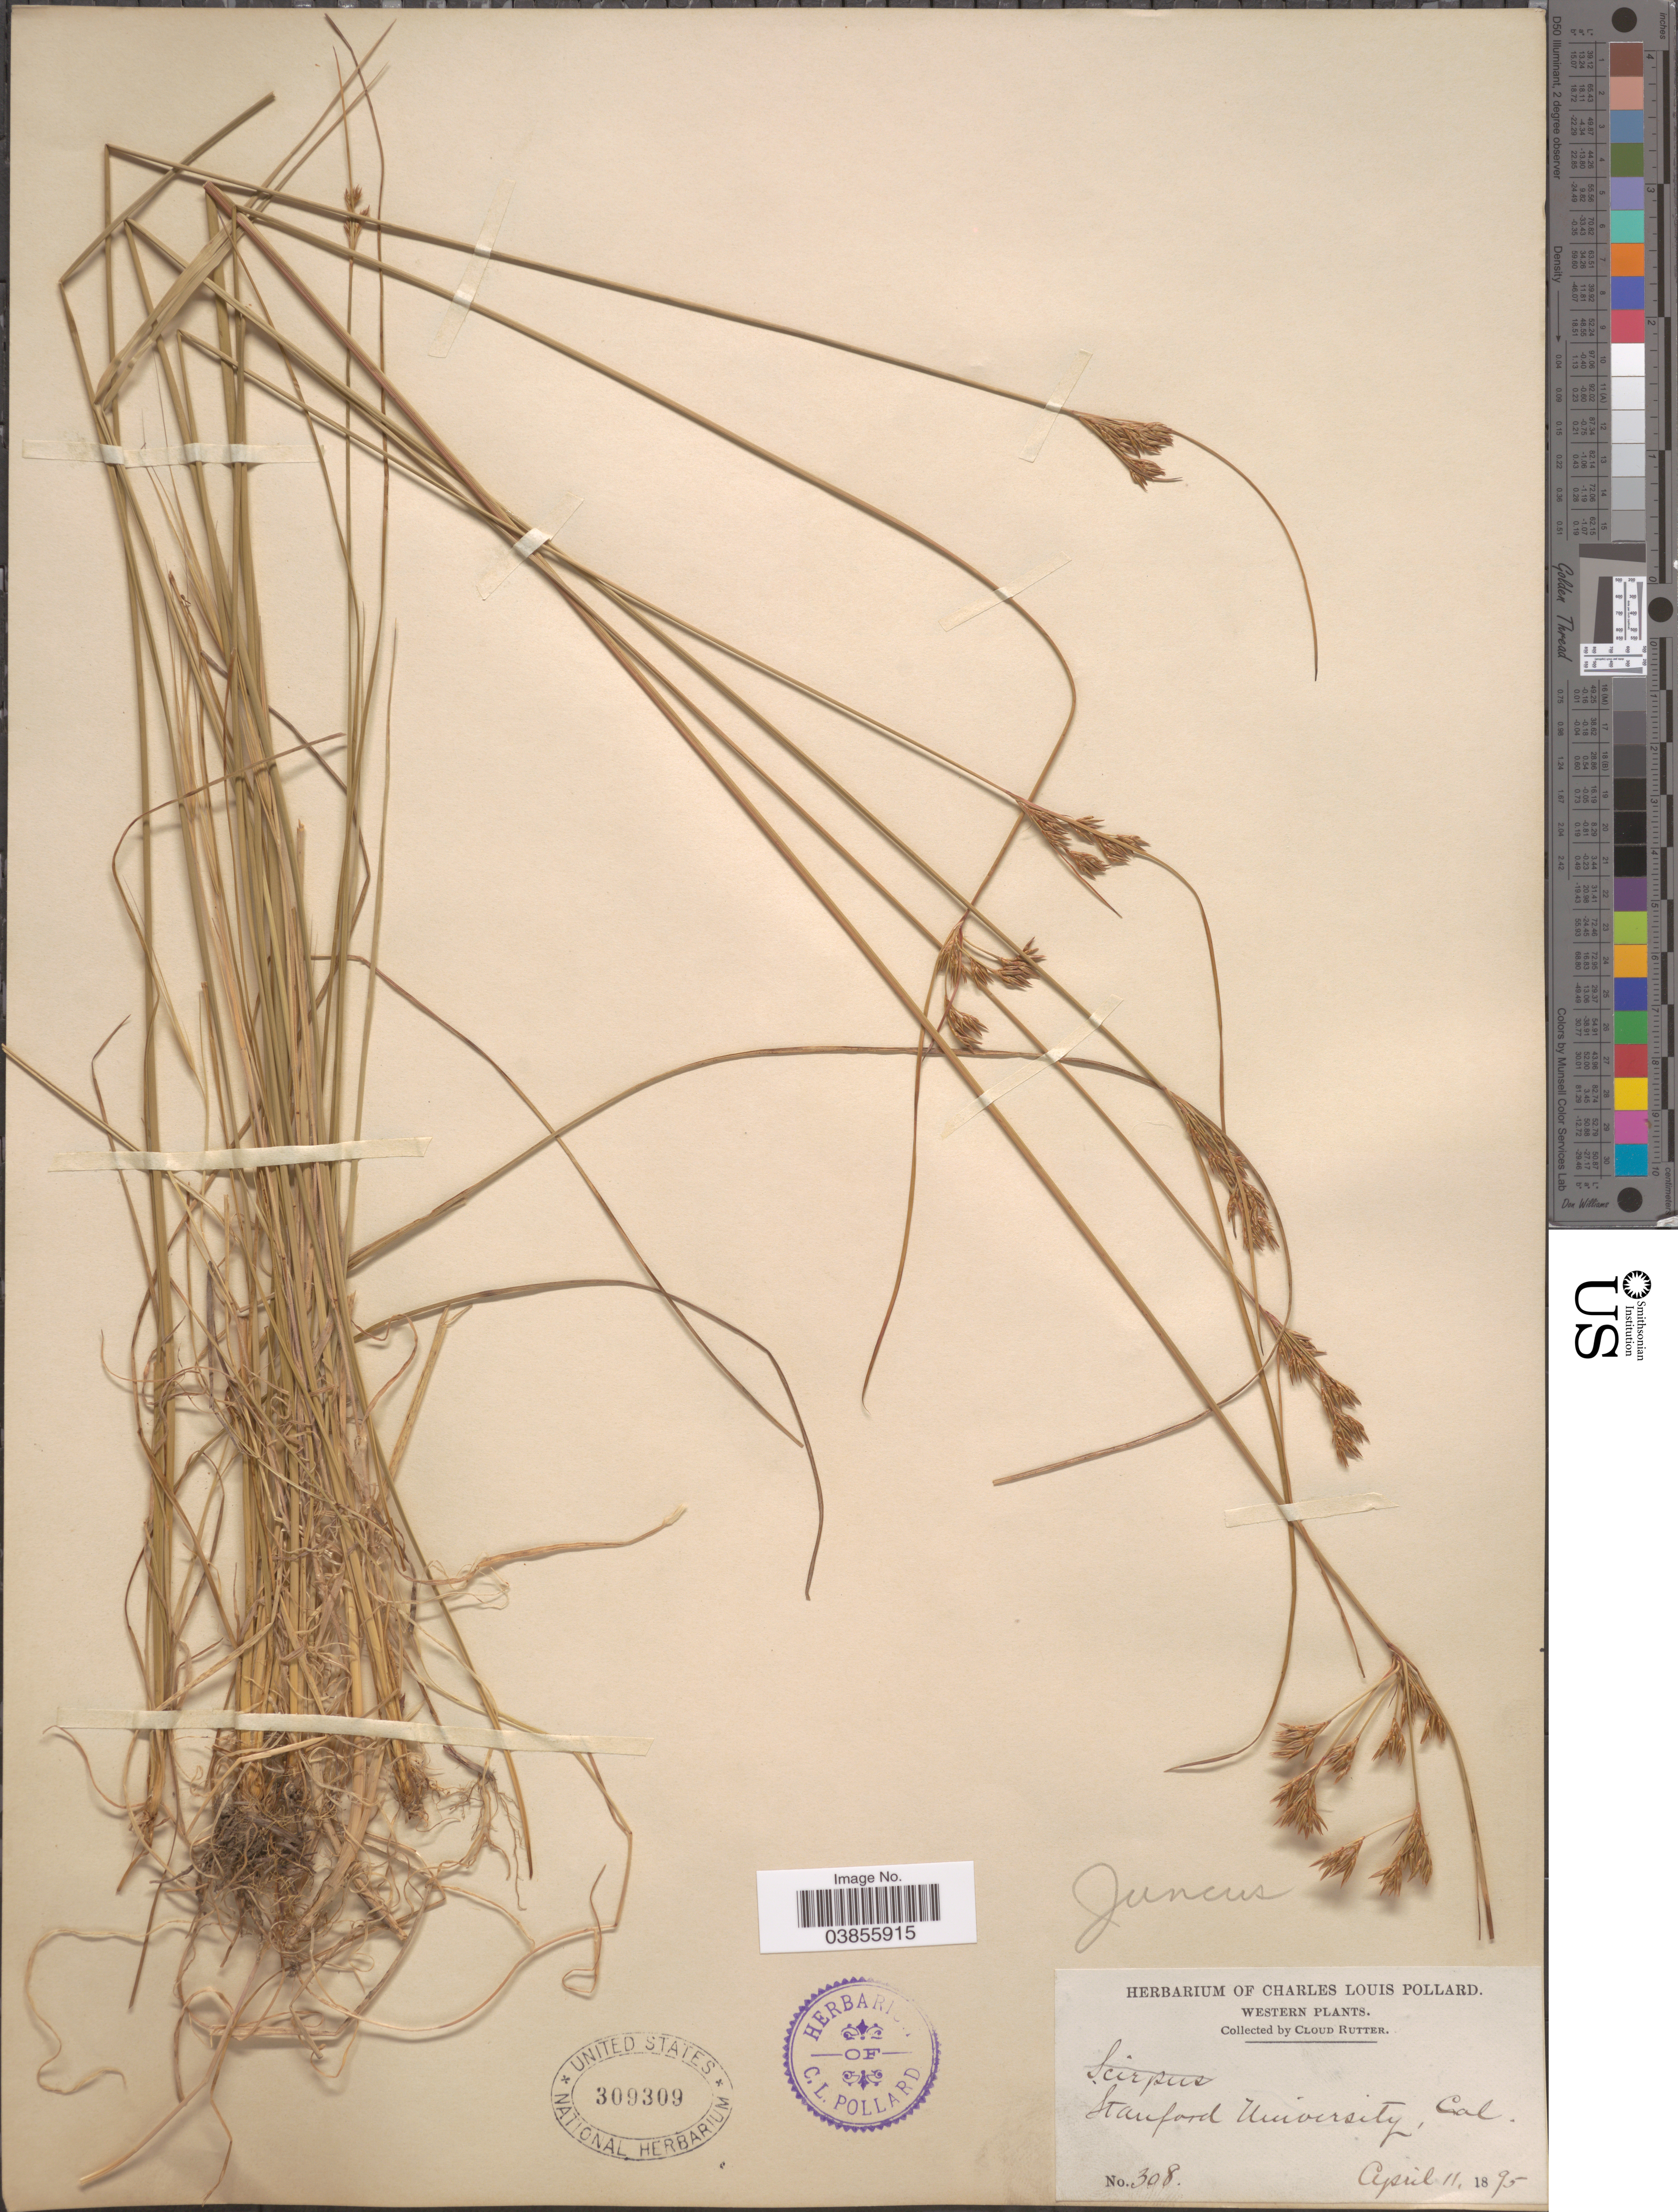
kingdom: Plantae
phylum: Tracheophyta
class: Liliopsida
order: Poales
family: Juncaceae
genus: Juncus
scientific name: Juncus occidentalis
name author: (Coville) Wiegand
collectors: C. Rutter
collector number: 308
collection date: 1895-04-11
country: United States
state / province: California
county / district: Santa Clara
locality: Western. Stanford University.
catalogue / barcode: US 309309